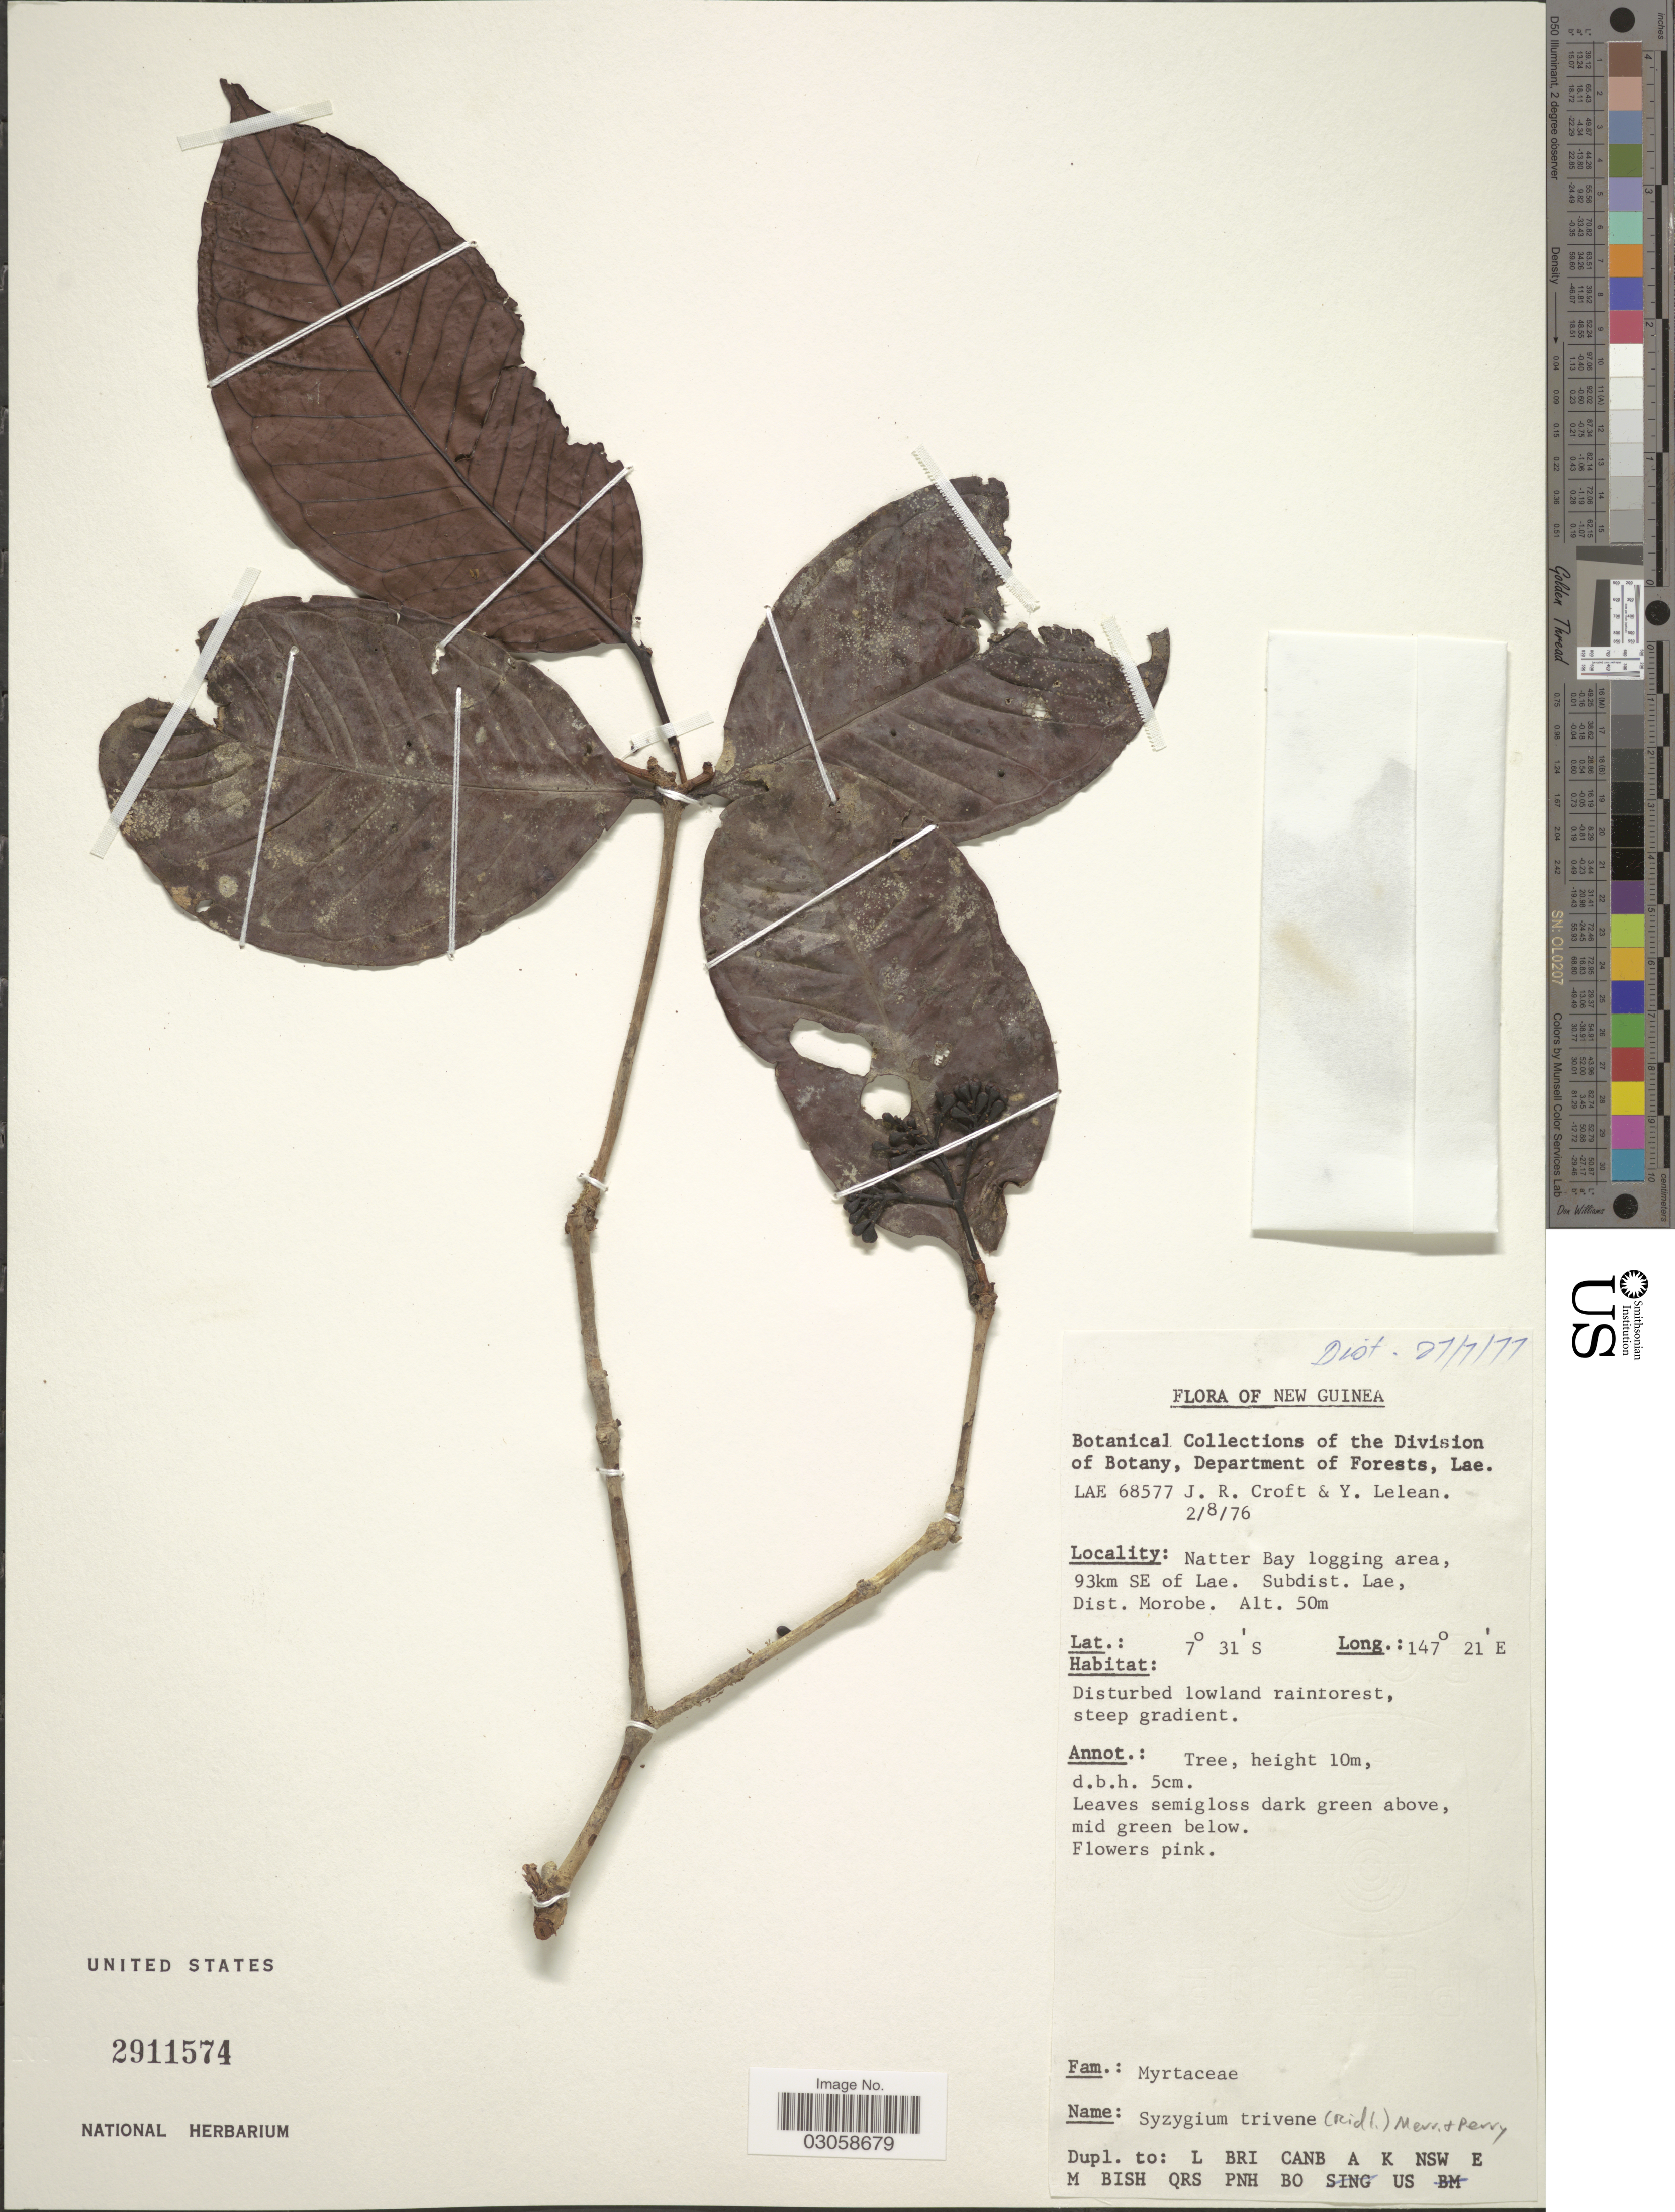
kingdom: Plantae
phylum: Tracheophyta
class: Magnoliopsida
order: Myrtales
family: Myrtaceae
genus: Syzygium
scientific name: Syzygium trivene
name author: (Ridl.) Merr. & L.M. Perry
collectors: J. R. Croft & Y. Lelean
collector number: LAE 68577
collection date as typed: Transcribed d/m/y: 2/8/76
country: Papua New Guinea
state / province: Morobe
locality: New Guinea. Natter Bay logging area, 93km SE of Lae. Subdist. Lae, Dist. Morobe.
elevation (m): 50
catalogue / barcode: US 2911574